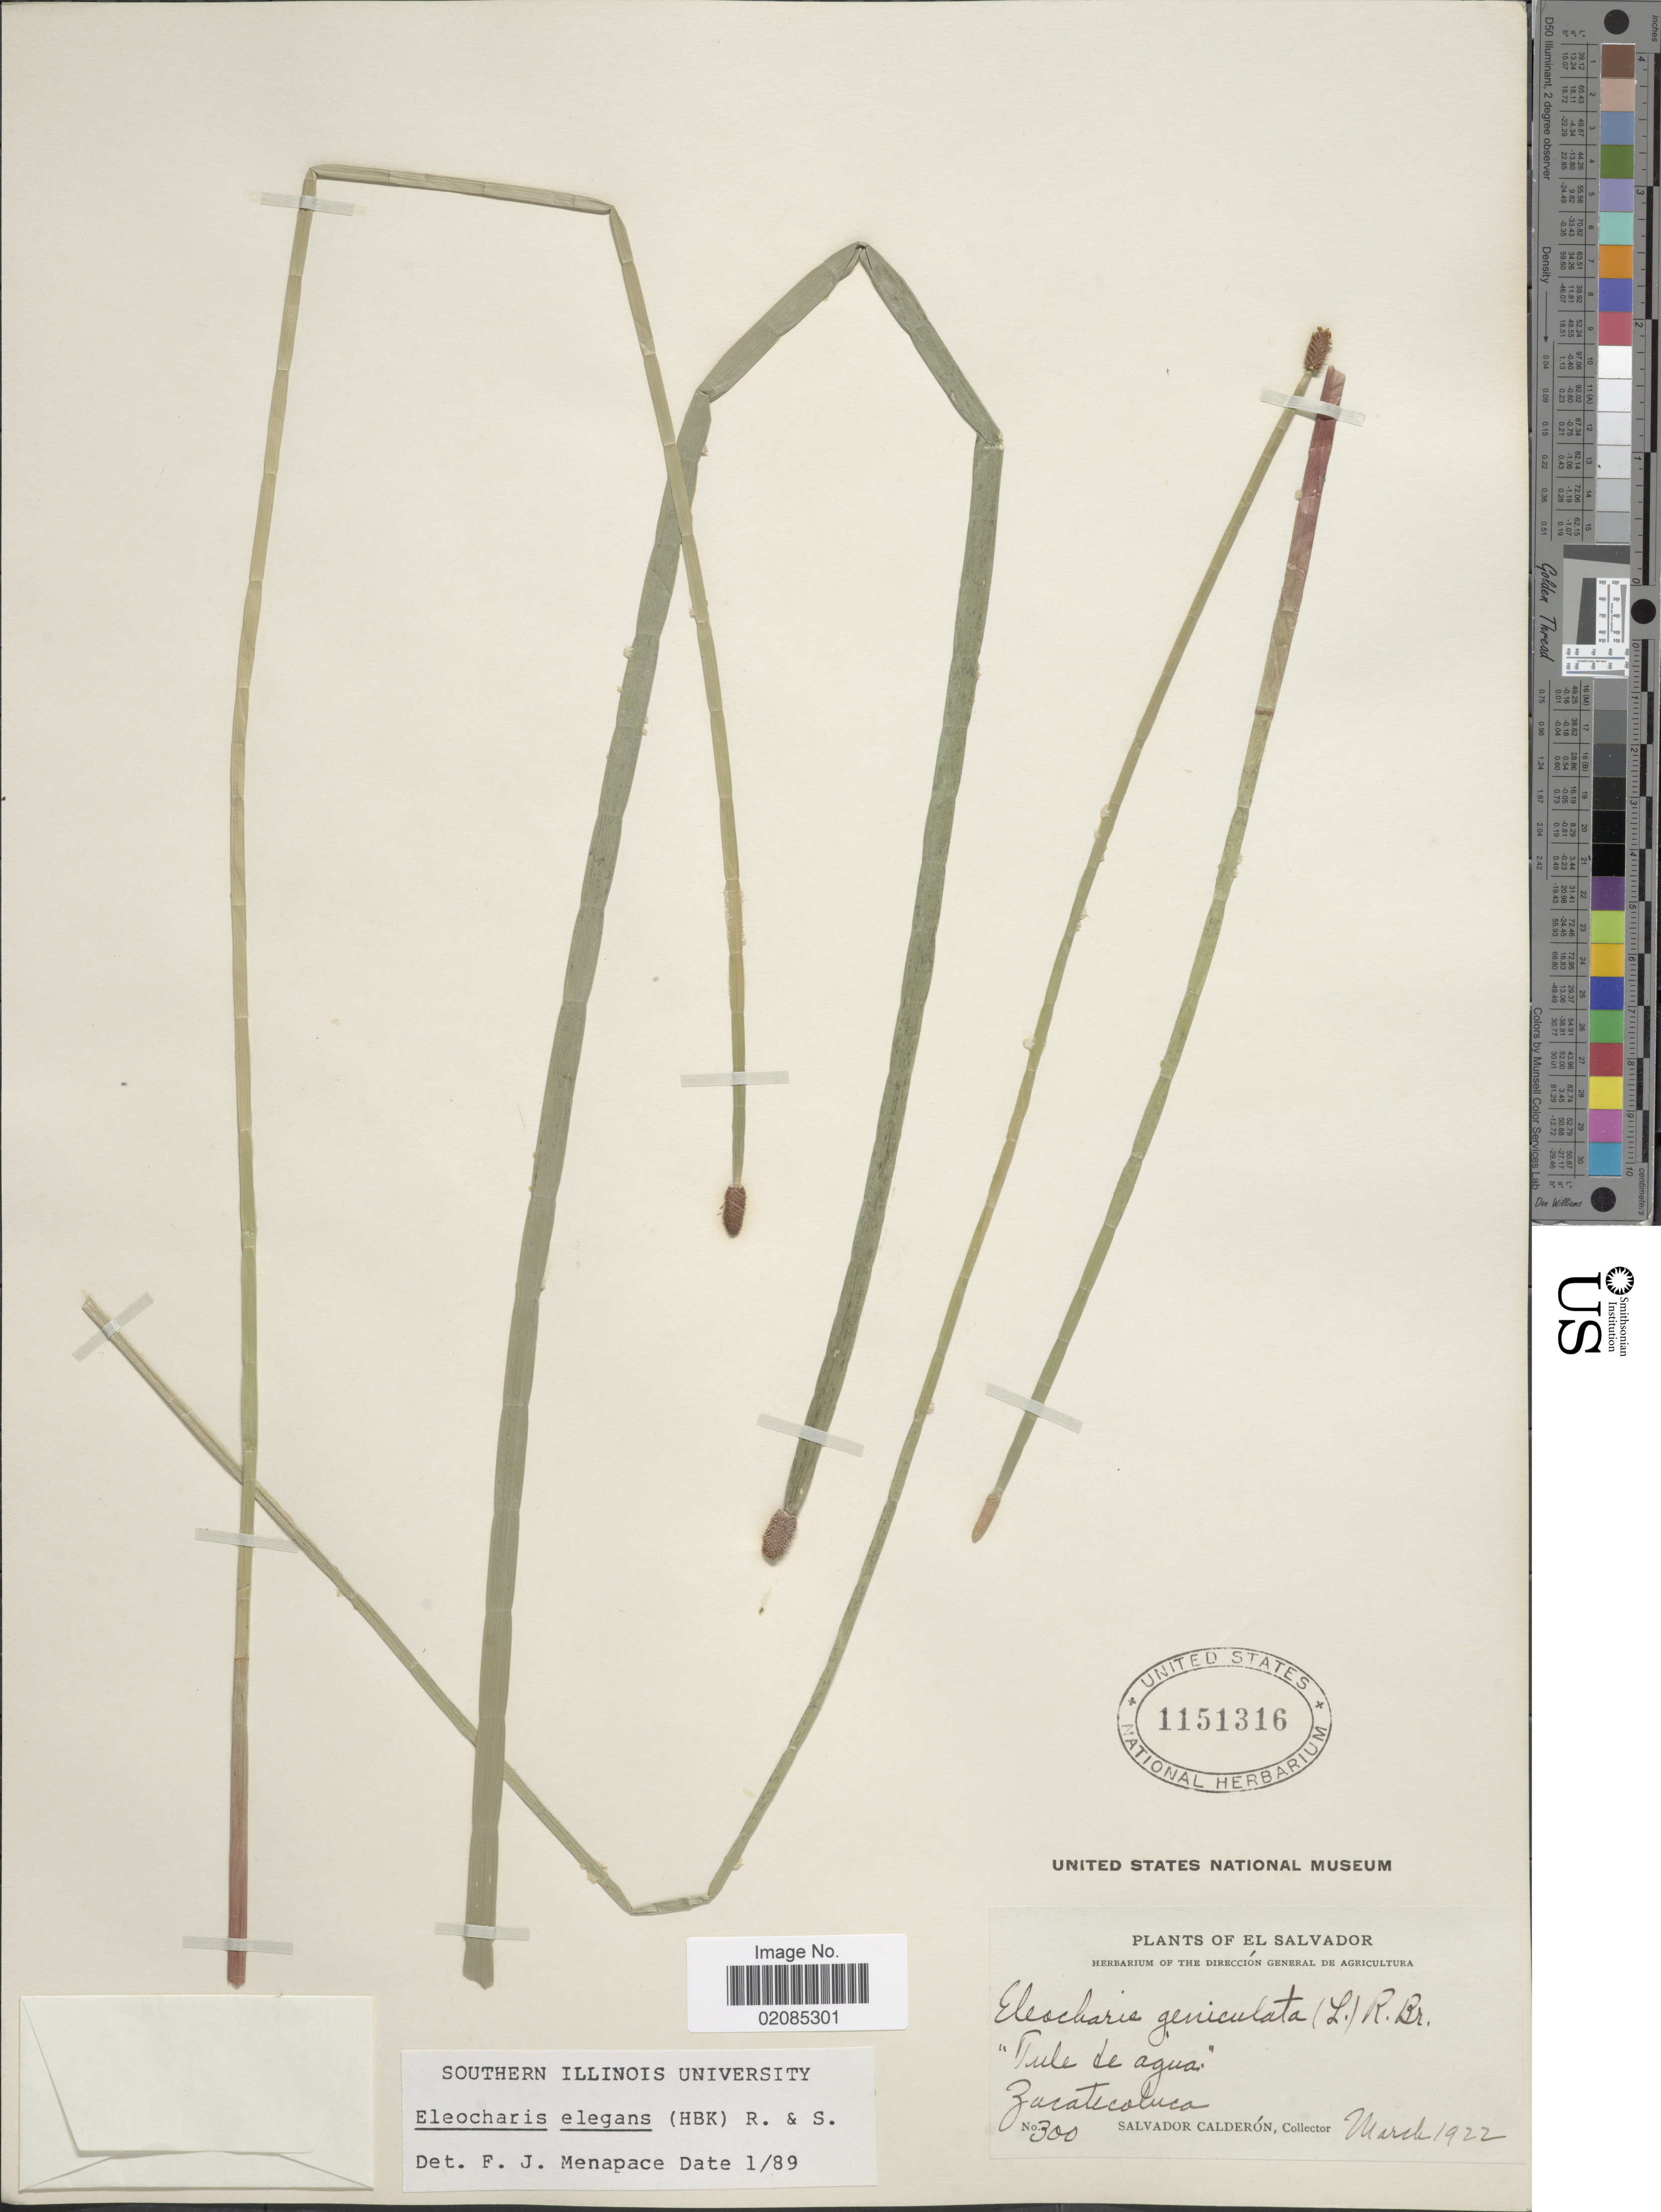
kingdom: Plantae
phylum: Tracheophyta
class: Liliopsida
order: Poales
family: Cyperaceae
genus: Eleocharis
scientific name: Eleocharis elegans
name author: (Kunth) Roem. & Schult.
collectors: S. Calderón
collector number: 300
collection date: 1922-03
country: El Salvador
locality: Zacatecoluca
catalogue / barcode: US 1151316